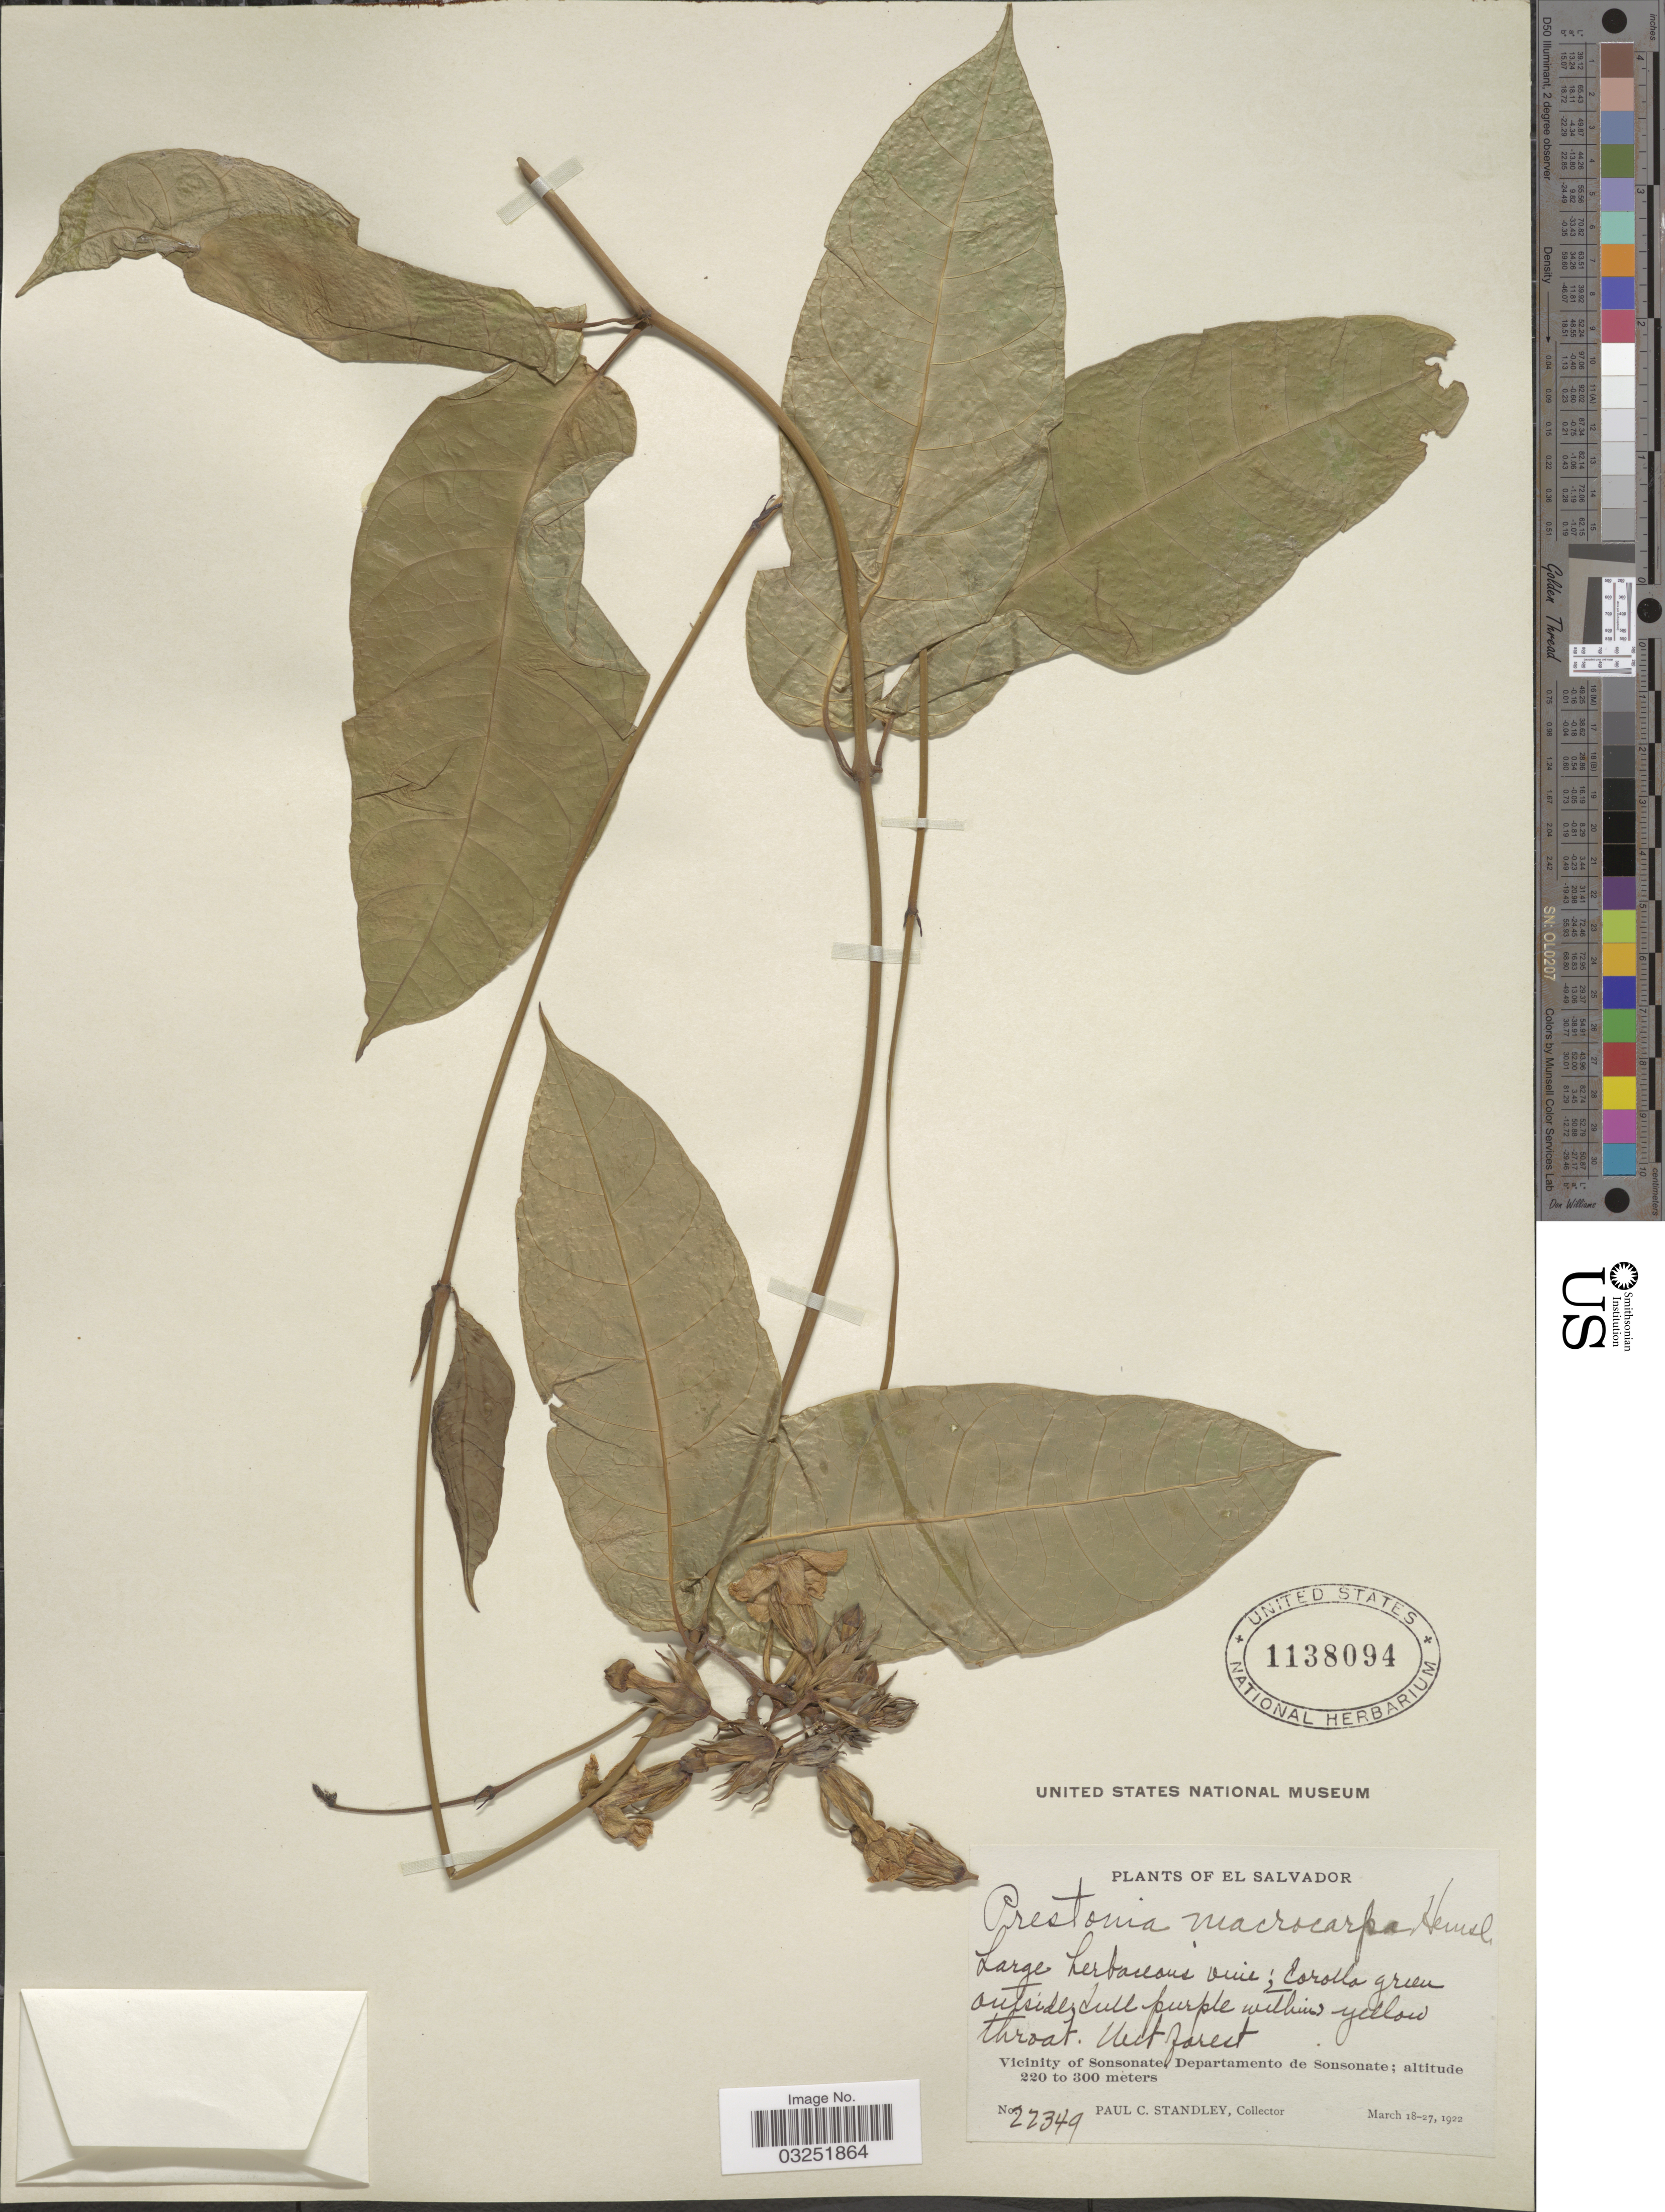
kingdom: Plantae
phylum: Tracheophyta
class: Magnoliopsida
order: Gentianales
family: Apocynaceae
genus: Prestonia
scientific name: Prestonia portobellensis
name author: (Beurl.) Woodson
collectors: P. C. Standley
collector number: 22349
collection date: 1922-03-18/1922-03-27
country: El Salvador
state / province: Sonsonate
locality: Vicinity of Sonsonate Departamento de Sonsonate.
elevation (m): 220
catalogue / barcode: US 1138094